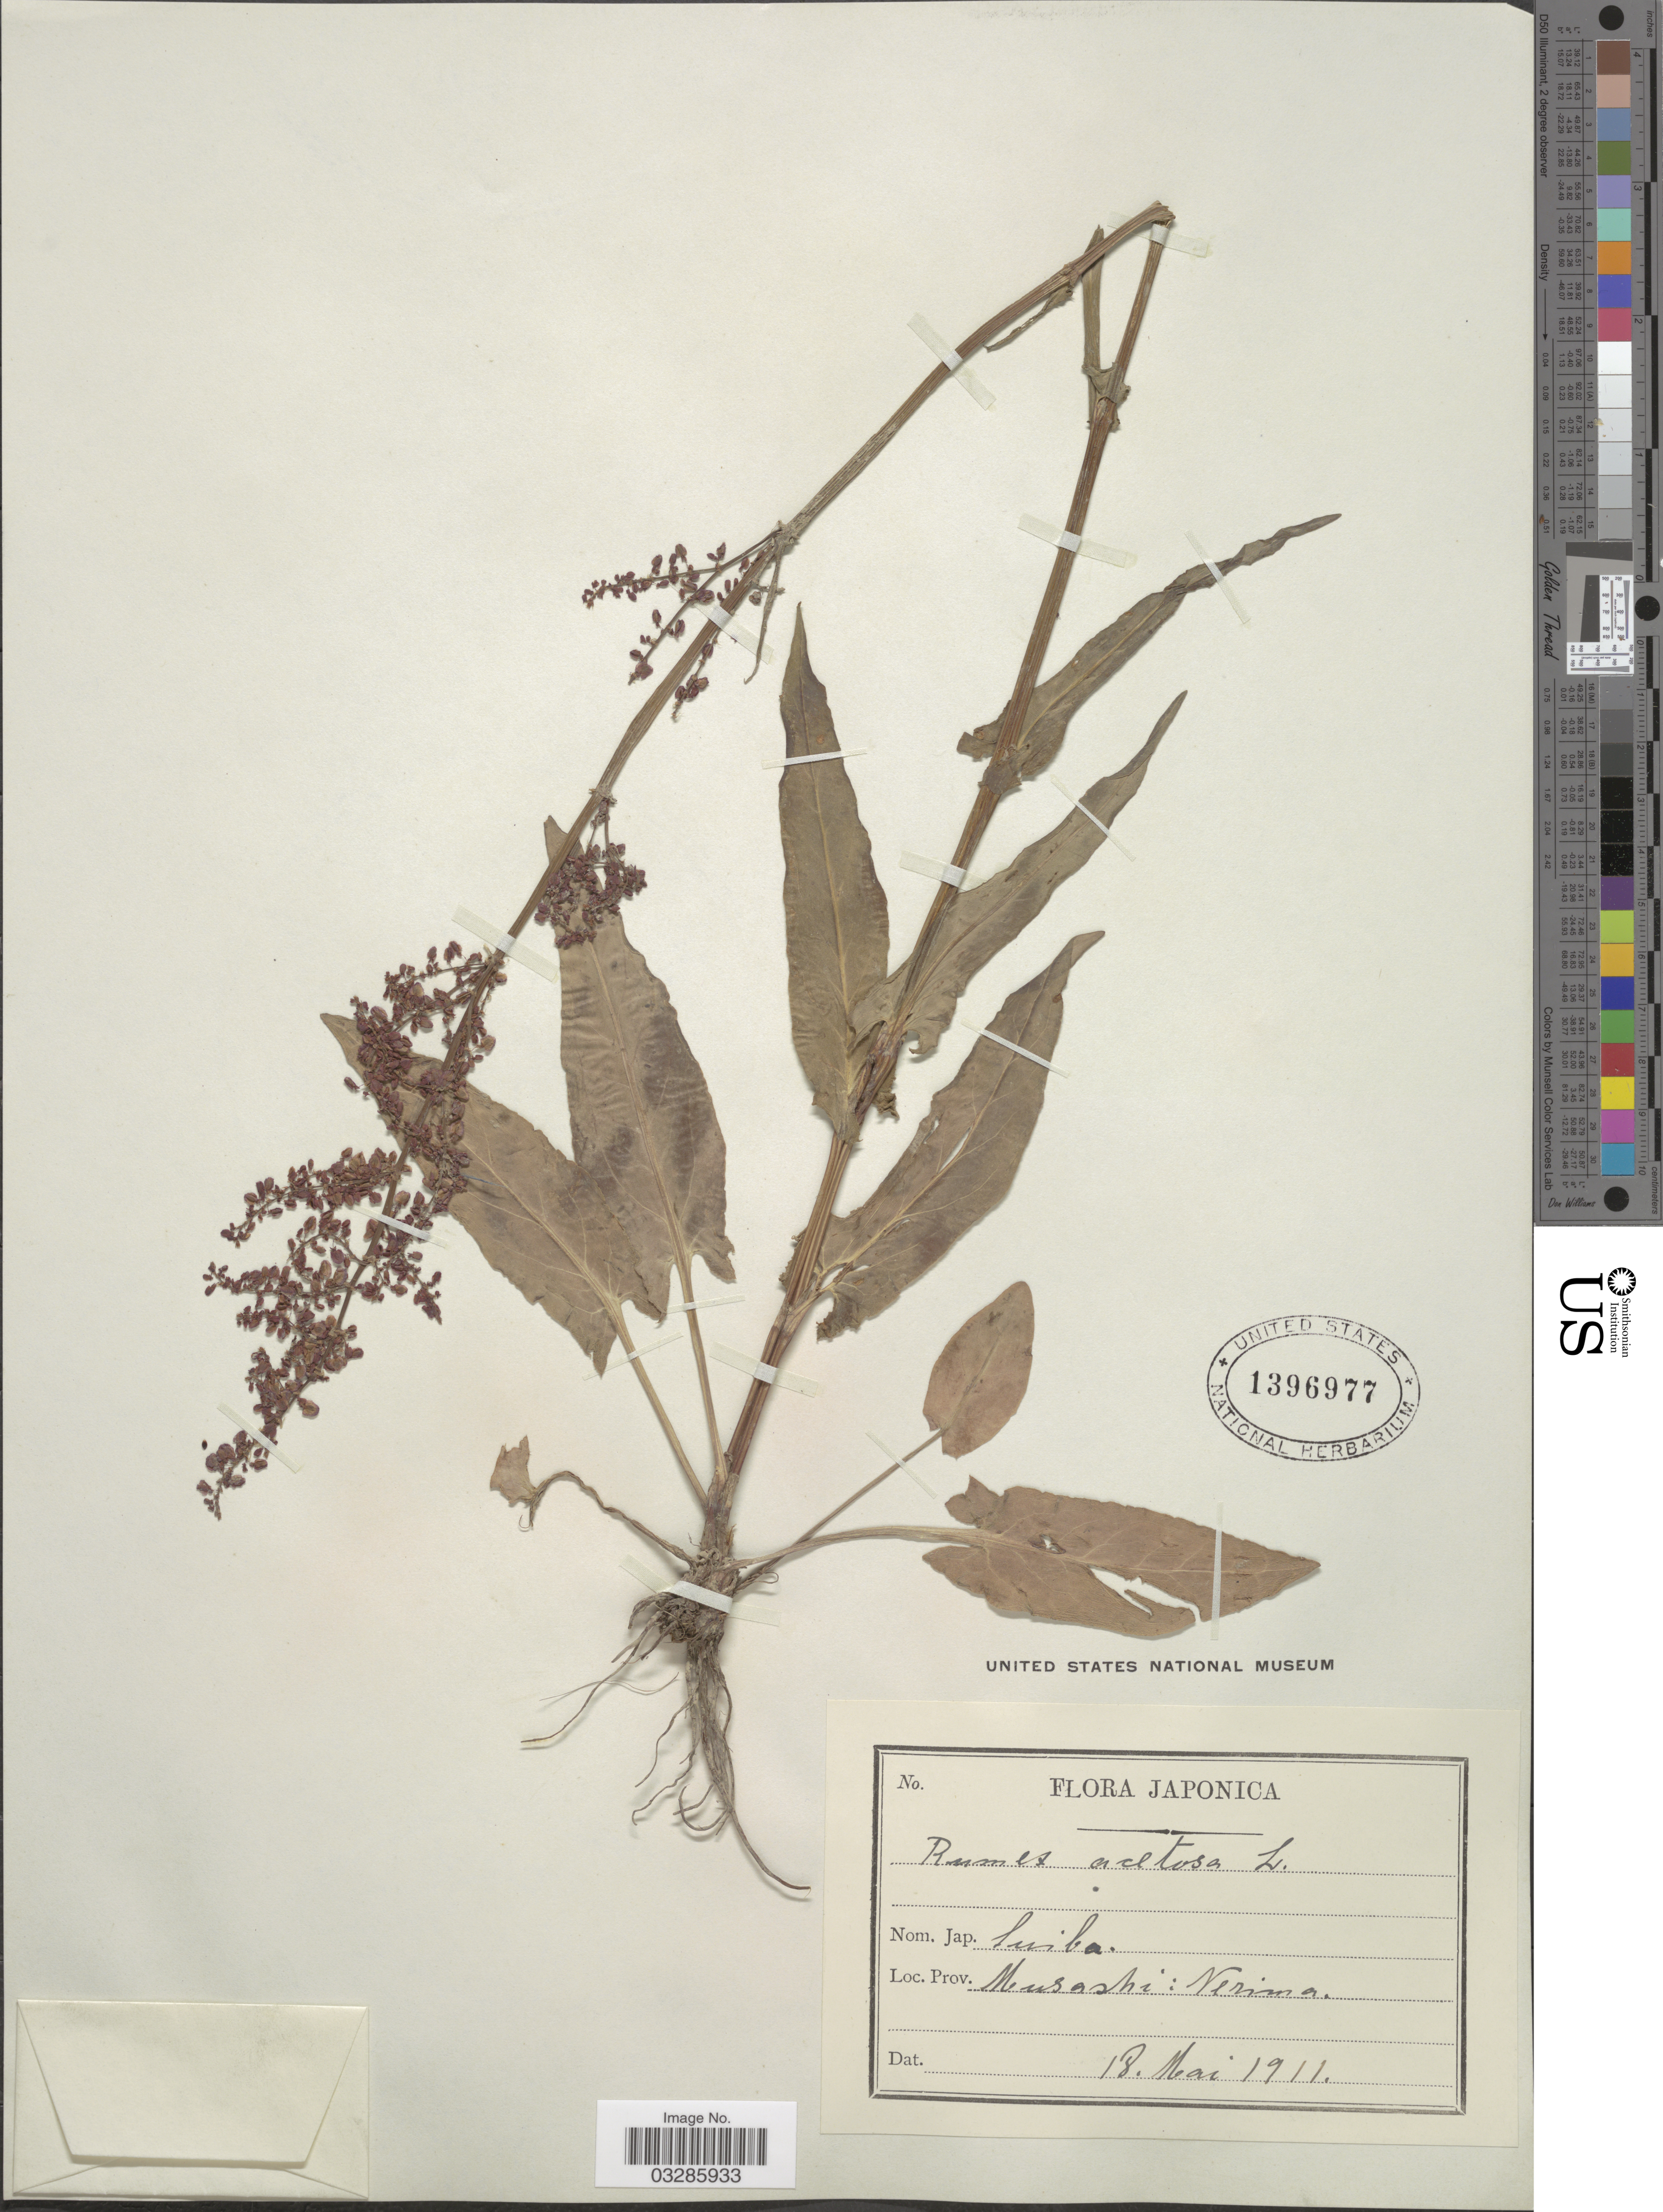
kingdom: Plantae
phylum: Tracheophyta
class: Magnoliopsida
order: Caryophyllales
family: Polygonaceae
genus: Rumex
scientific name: Rumex acetosa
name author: L.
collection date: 1911-05-18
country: Japan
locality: Musashi: Nerima.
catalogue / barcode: US 1396977